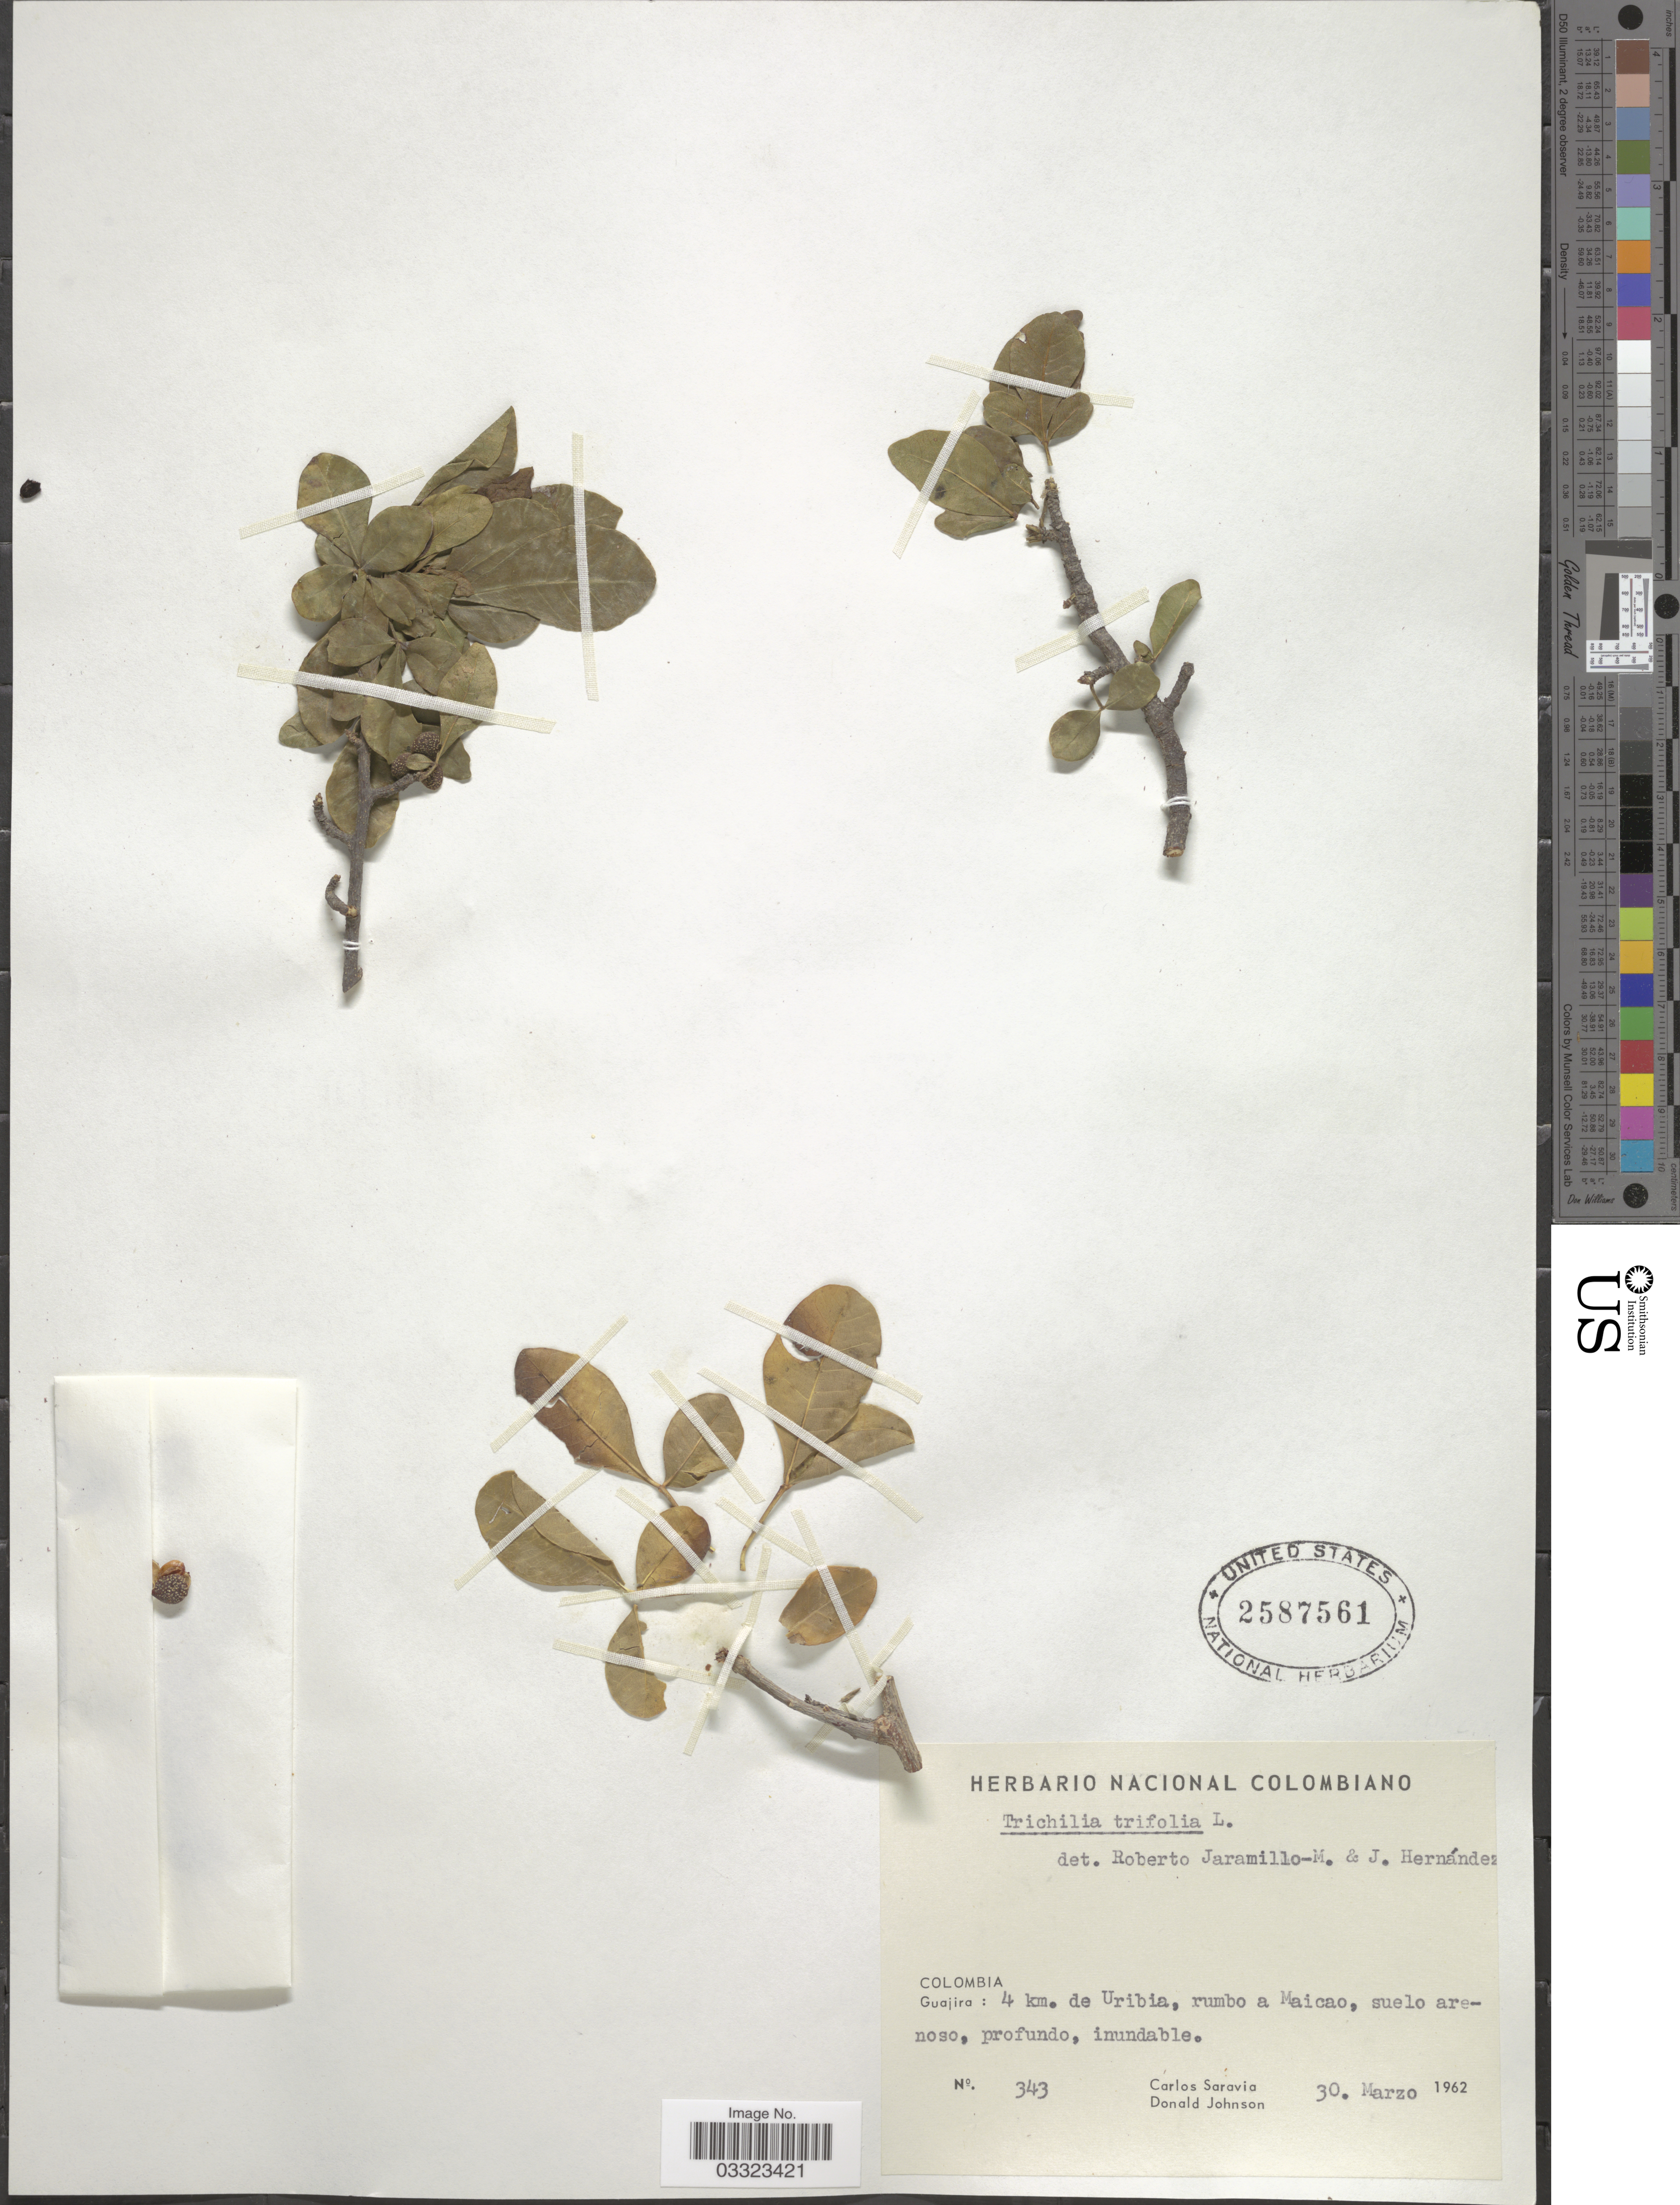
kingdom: Plantae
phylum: Tracheophyta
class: Magnoliopsida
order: Sapindales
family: Meliaceae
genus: Trichilia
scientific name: Trichilia trifolia subsp. trifolia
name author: L.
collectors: C. Saravia & D. Johnson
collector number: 343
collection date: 1962-03-30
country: Colombia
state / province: La Guajira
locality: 4 km. de Uribia, rumbo a Maicao.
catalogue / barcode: US 2587561